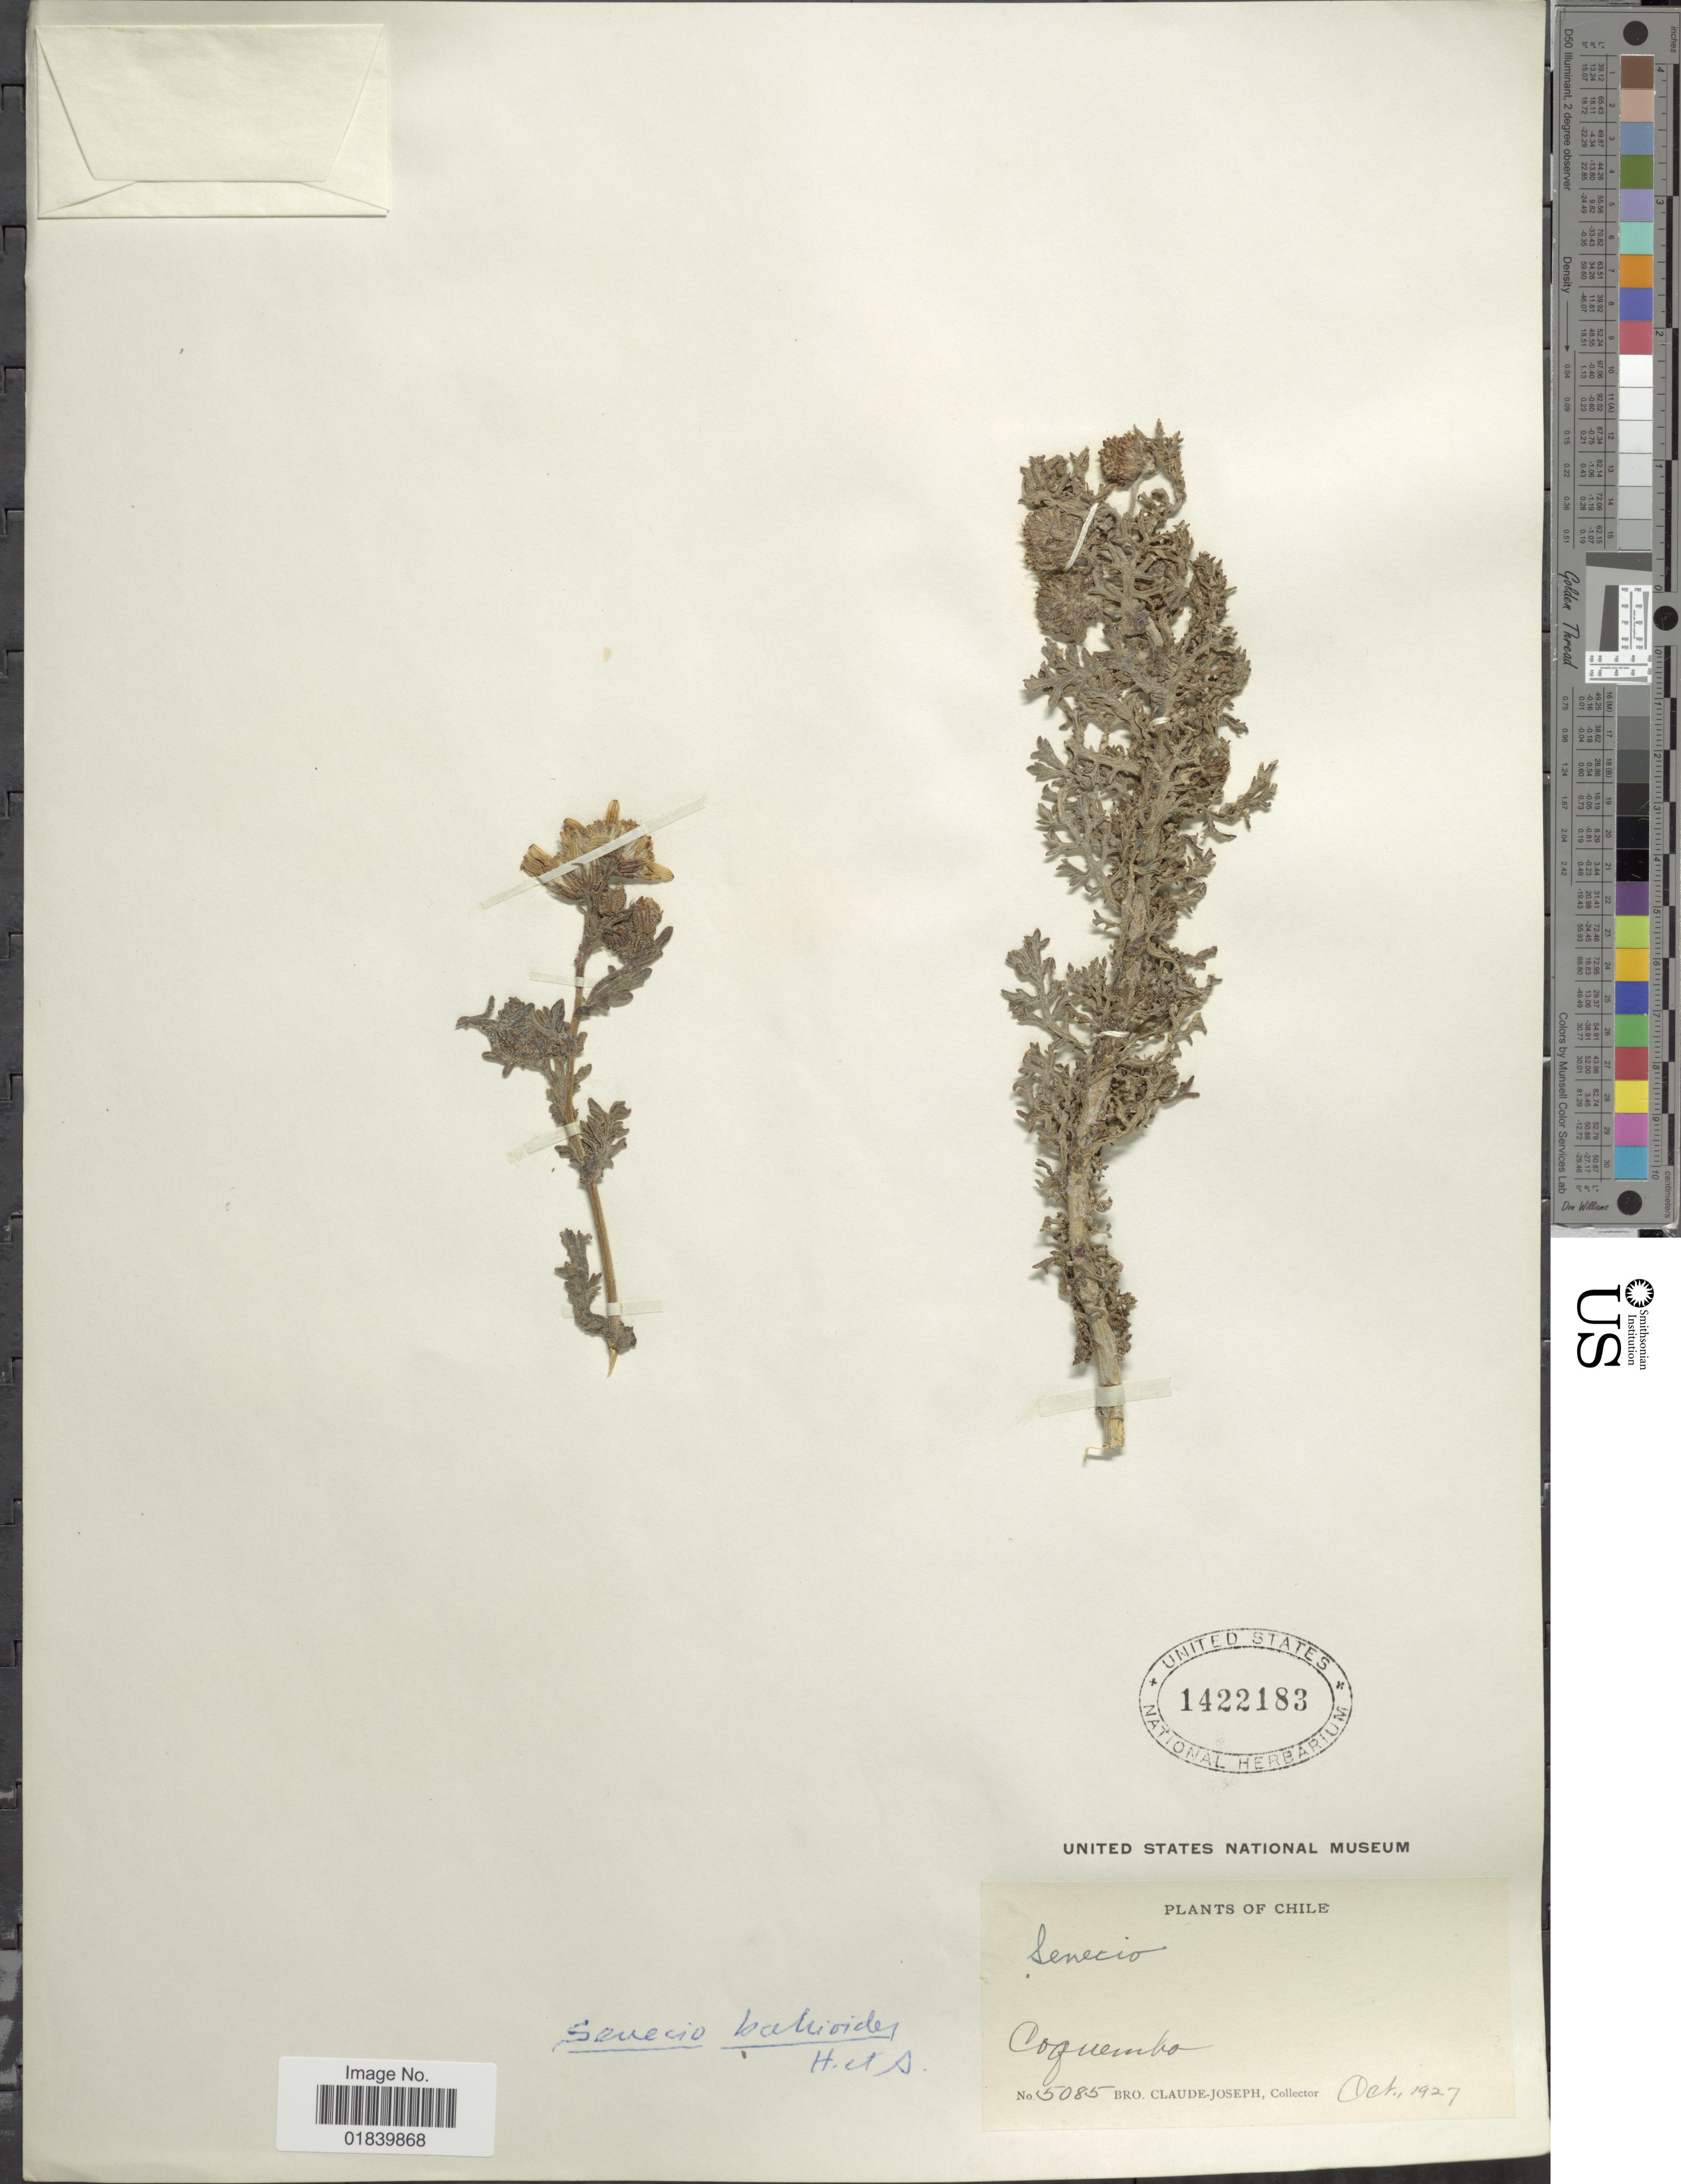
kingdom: Plantae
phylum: Tracheophyta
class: Magnoliopsida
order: Asterales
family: Asteraceae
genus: Senecio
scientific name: Senecio bahioides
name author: Hook. & Arn.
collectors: Bro. Claude-Joseph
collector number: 5085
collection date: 1927-10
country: Chile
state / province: Coquimbo (IV)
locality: Coquembo.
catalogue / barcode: US 1422183